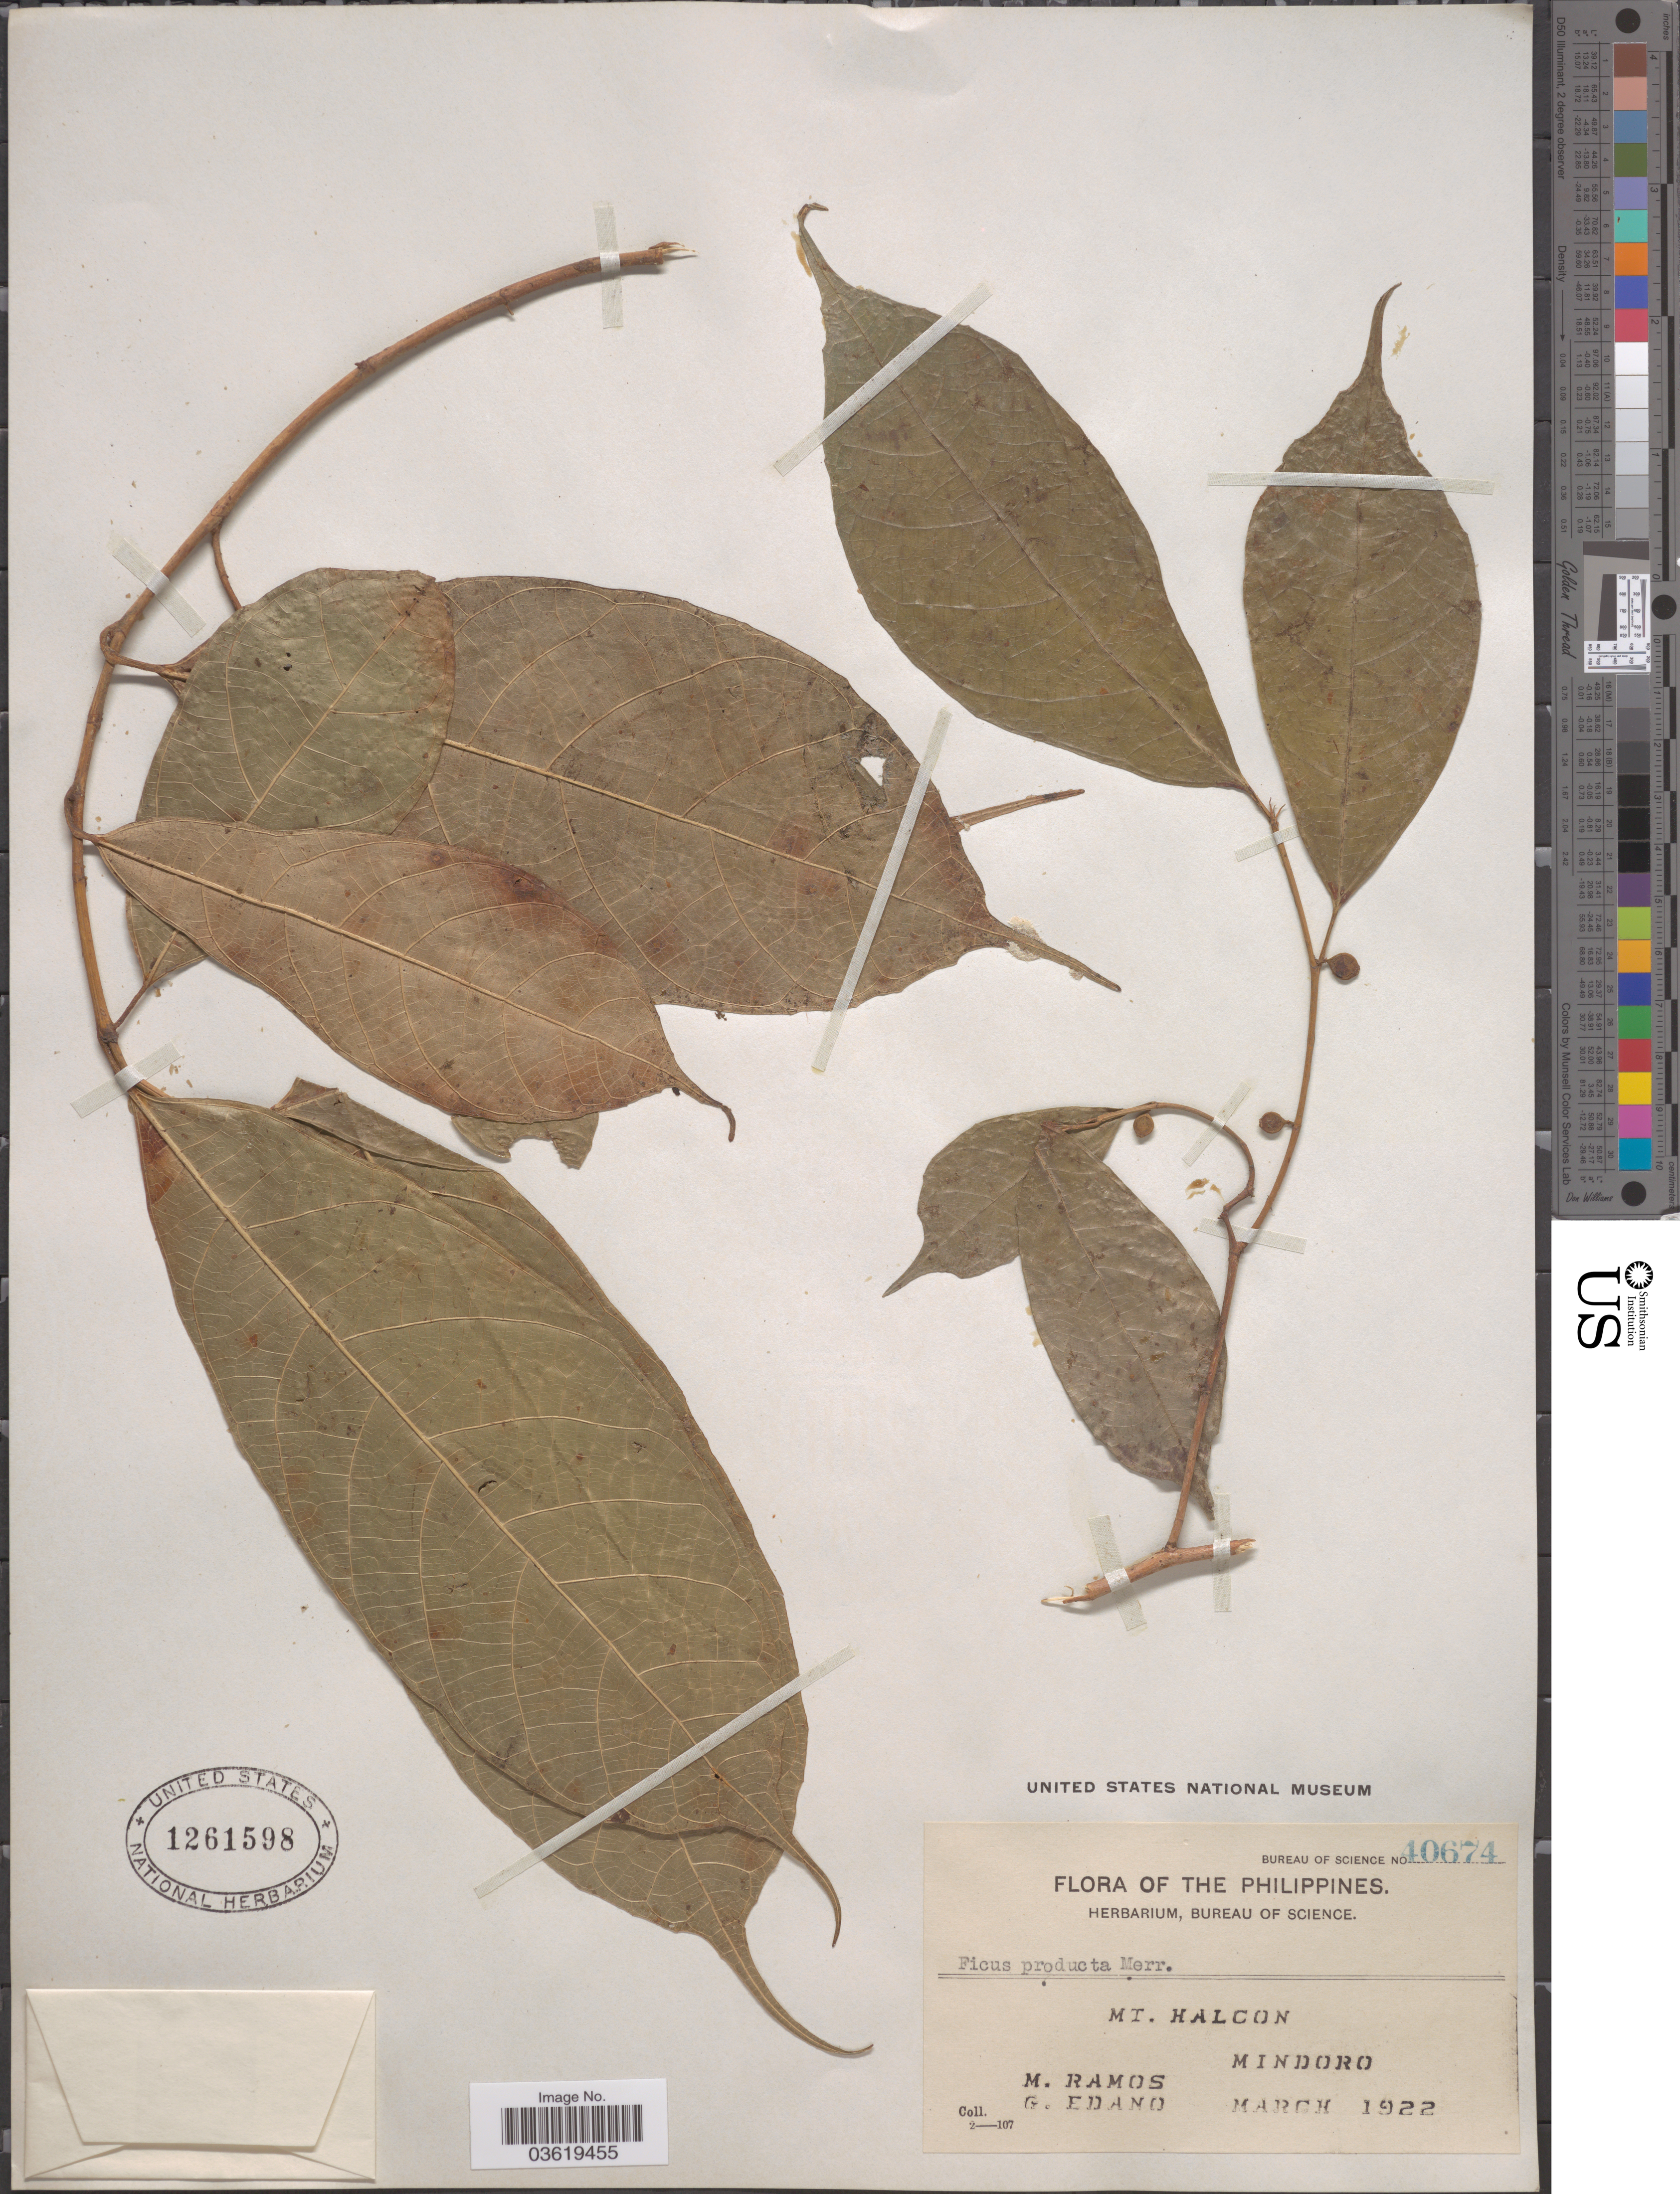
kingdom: Plantae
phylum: Tracheophyta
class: Magnoliopsida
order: Rosales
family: Moraceae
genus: Ficus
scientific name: Ficus producta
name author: Merr.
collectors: M. Ramos & G. Edaño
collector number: Bureau of Science 40674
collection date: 1922-03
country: Philippines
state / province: Mimaropa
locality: Mt. Halcon. Mindoro.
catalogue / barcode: US 1261598